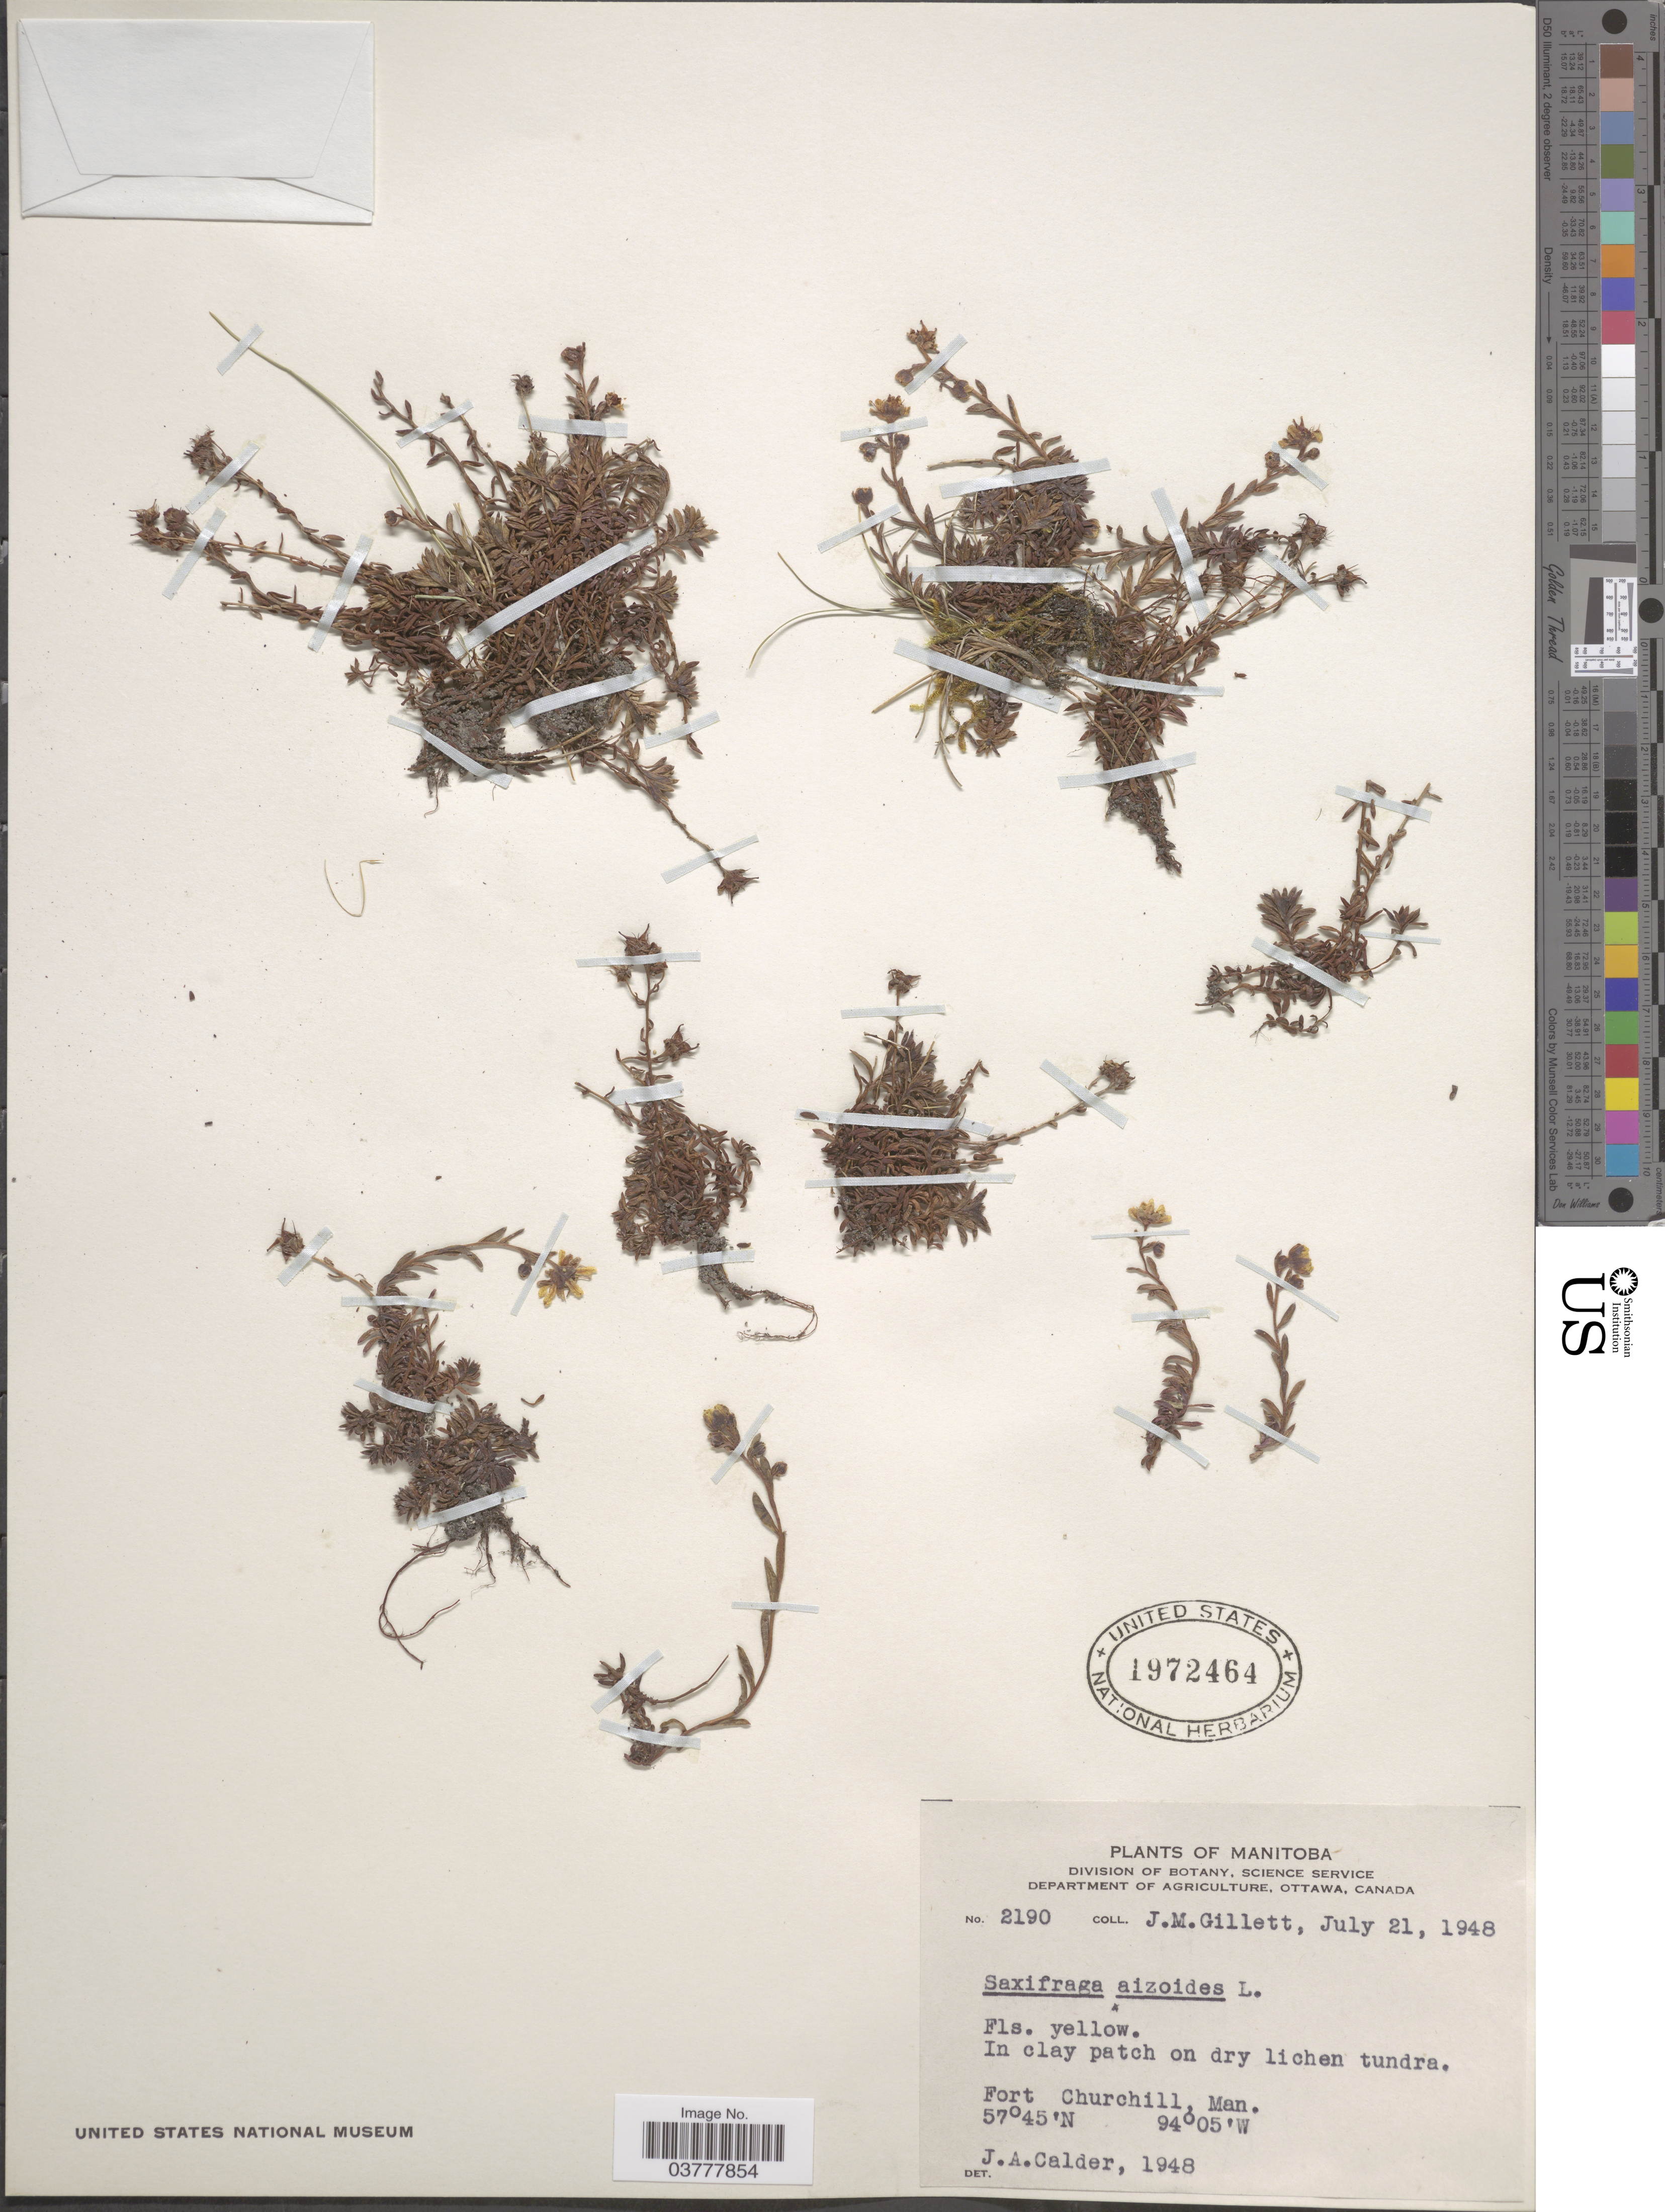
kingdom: Plantae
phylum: Tracheophyta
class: Magnoliopsida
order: Saxifragales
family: Saxifragaceae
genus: Saxifraga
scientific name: Saxifraga aizoides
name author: L.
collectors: J. M. Gillett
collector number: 2190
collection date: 1948-07-21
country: Canada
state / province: Manitoba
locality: Fort Churchill.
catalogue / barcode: US 1972464